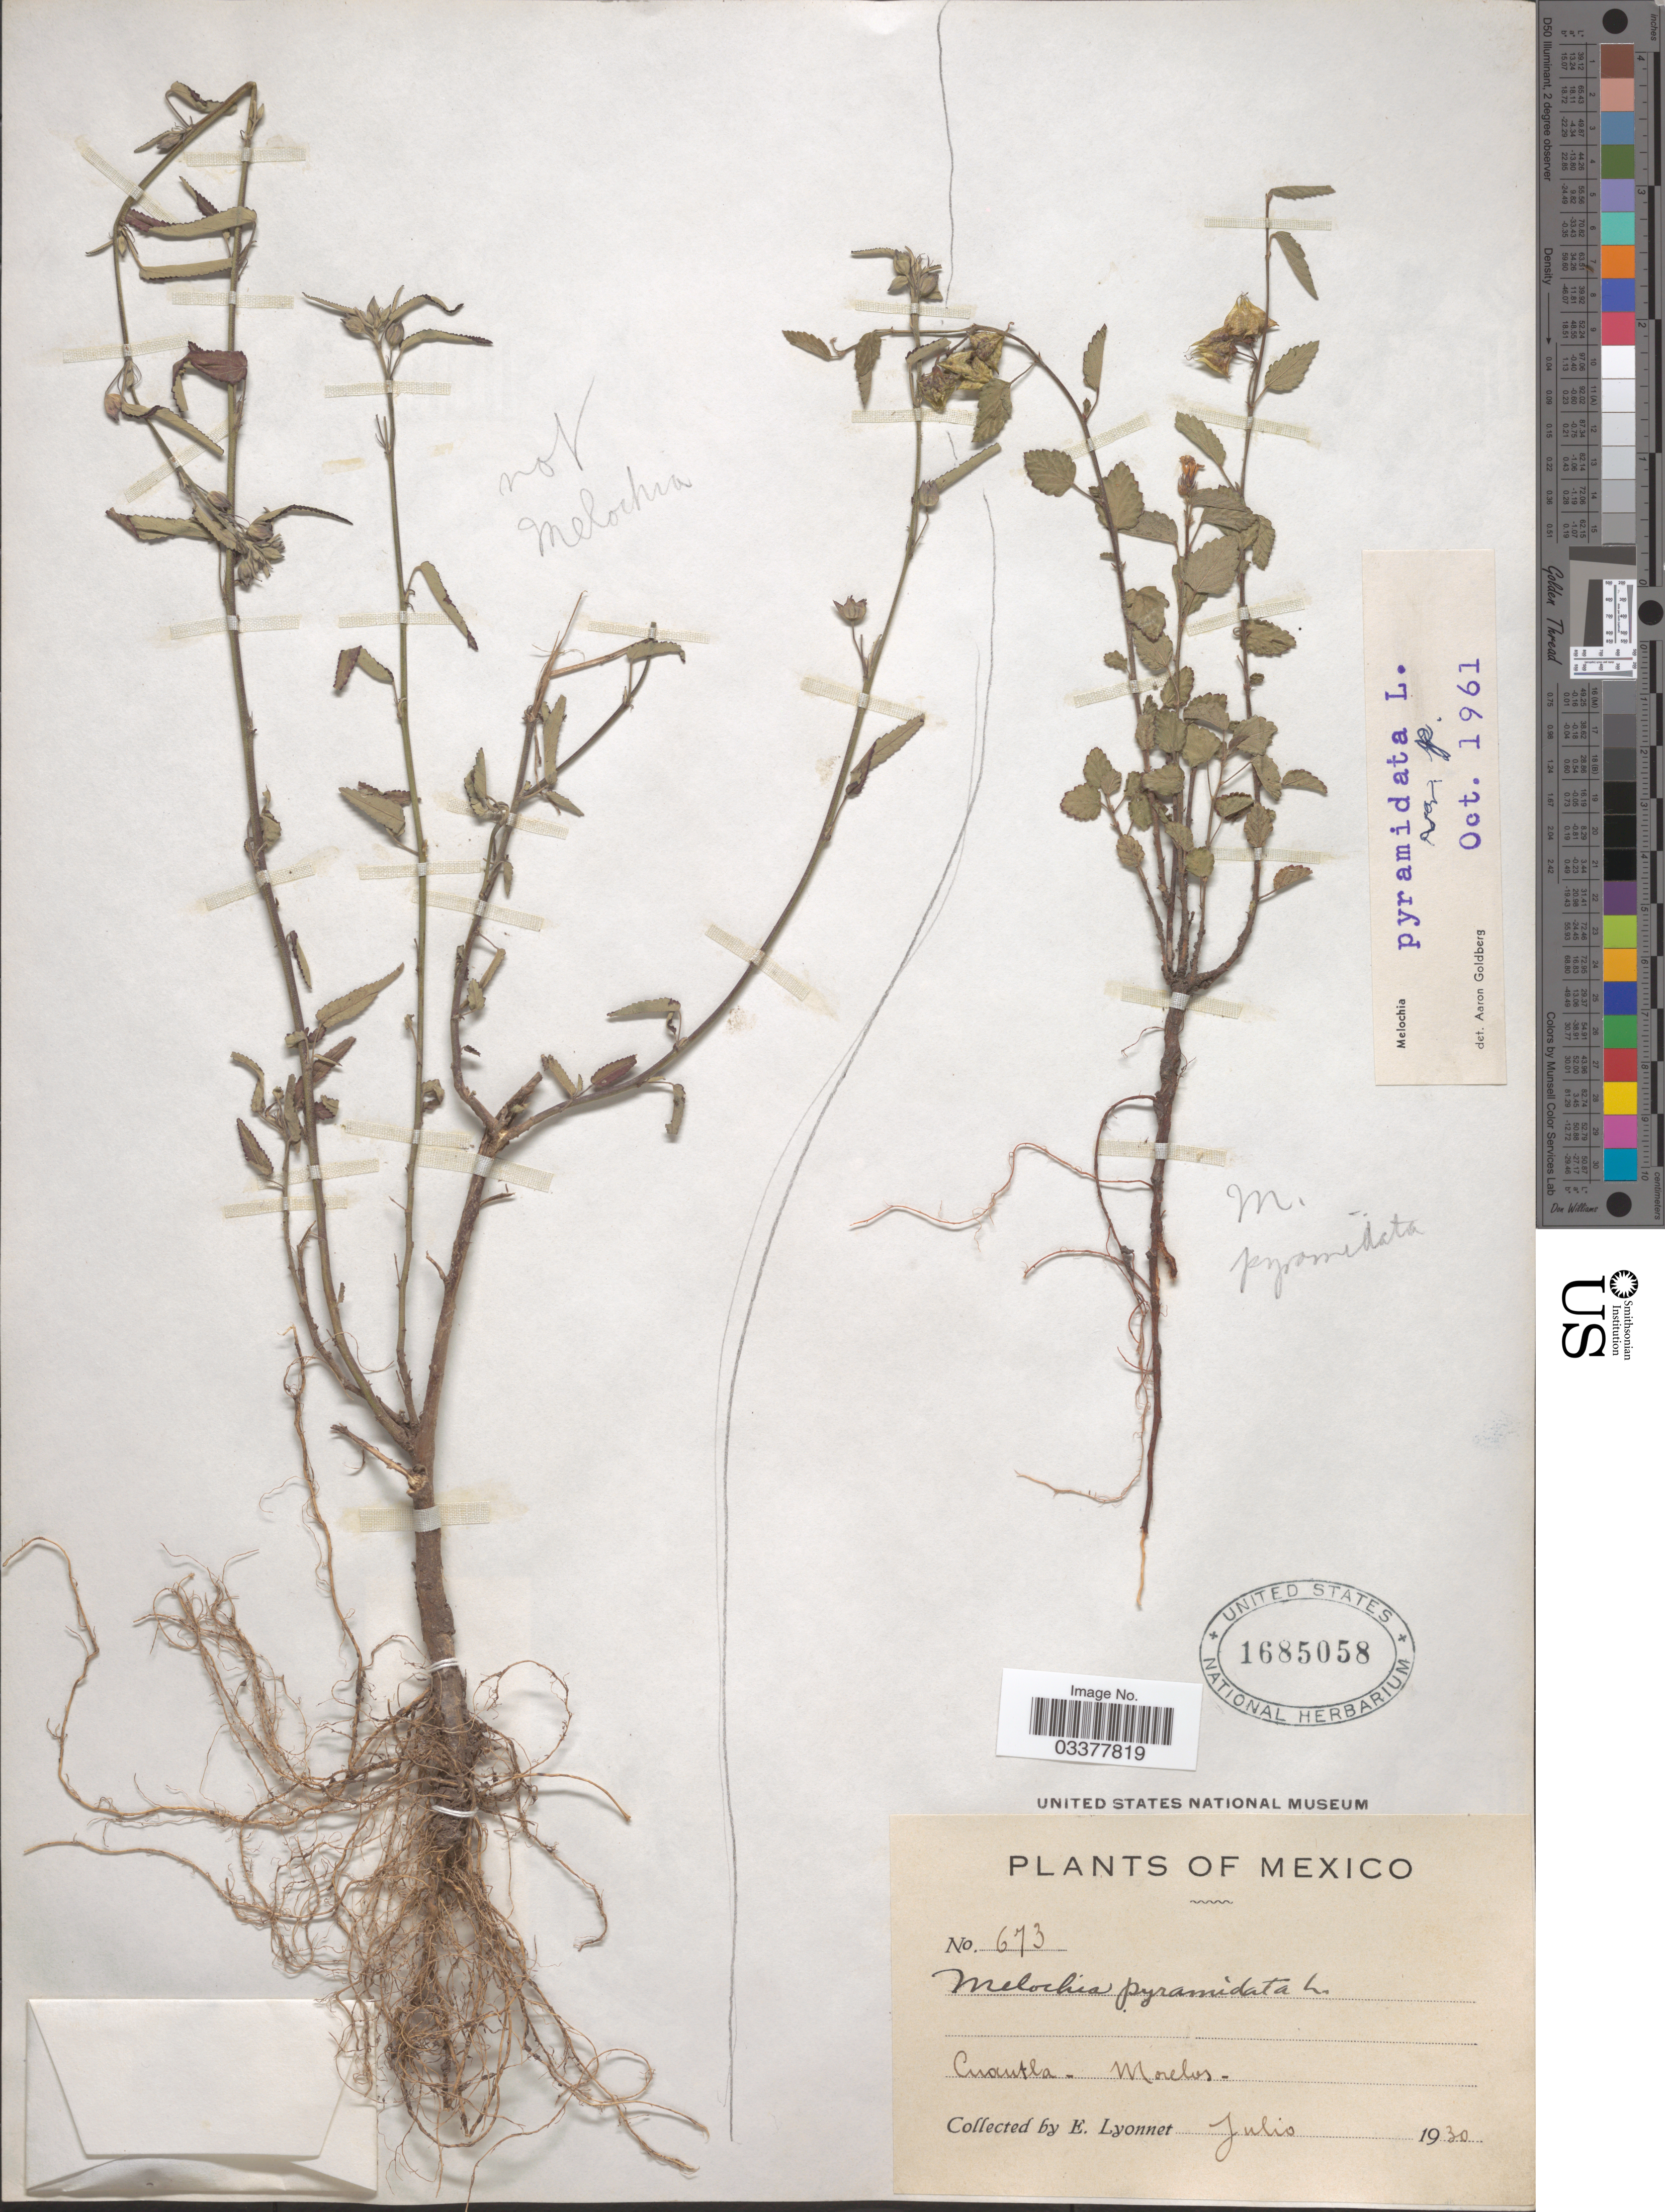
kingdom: Plantae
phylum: Tracheophyta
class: Magnoliopsida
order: Malvales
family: Malvaceae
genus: Melochia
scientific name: Melochia pyramidata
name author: L.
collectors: E. Lyonnel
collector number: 673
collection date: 1930-07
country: Mexico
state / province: Morelos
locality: Cuantla.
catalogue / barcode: US 1685058